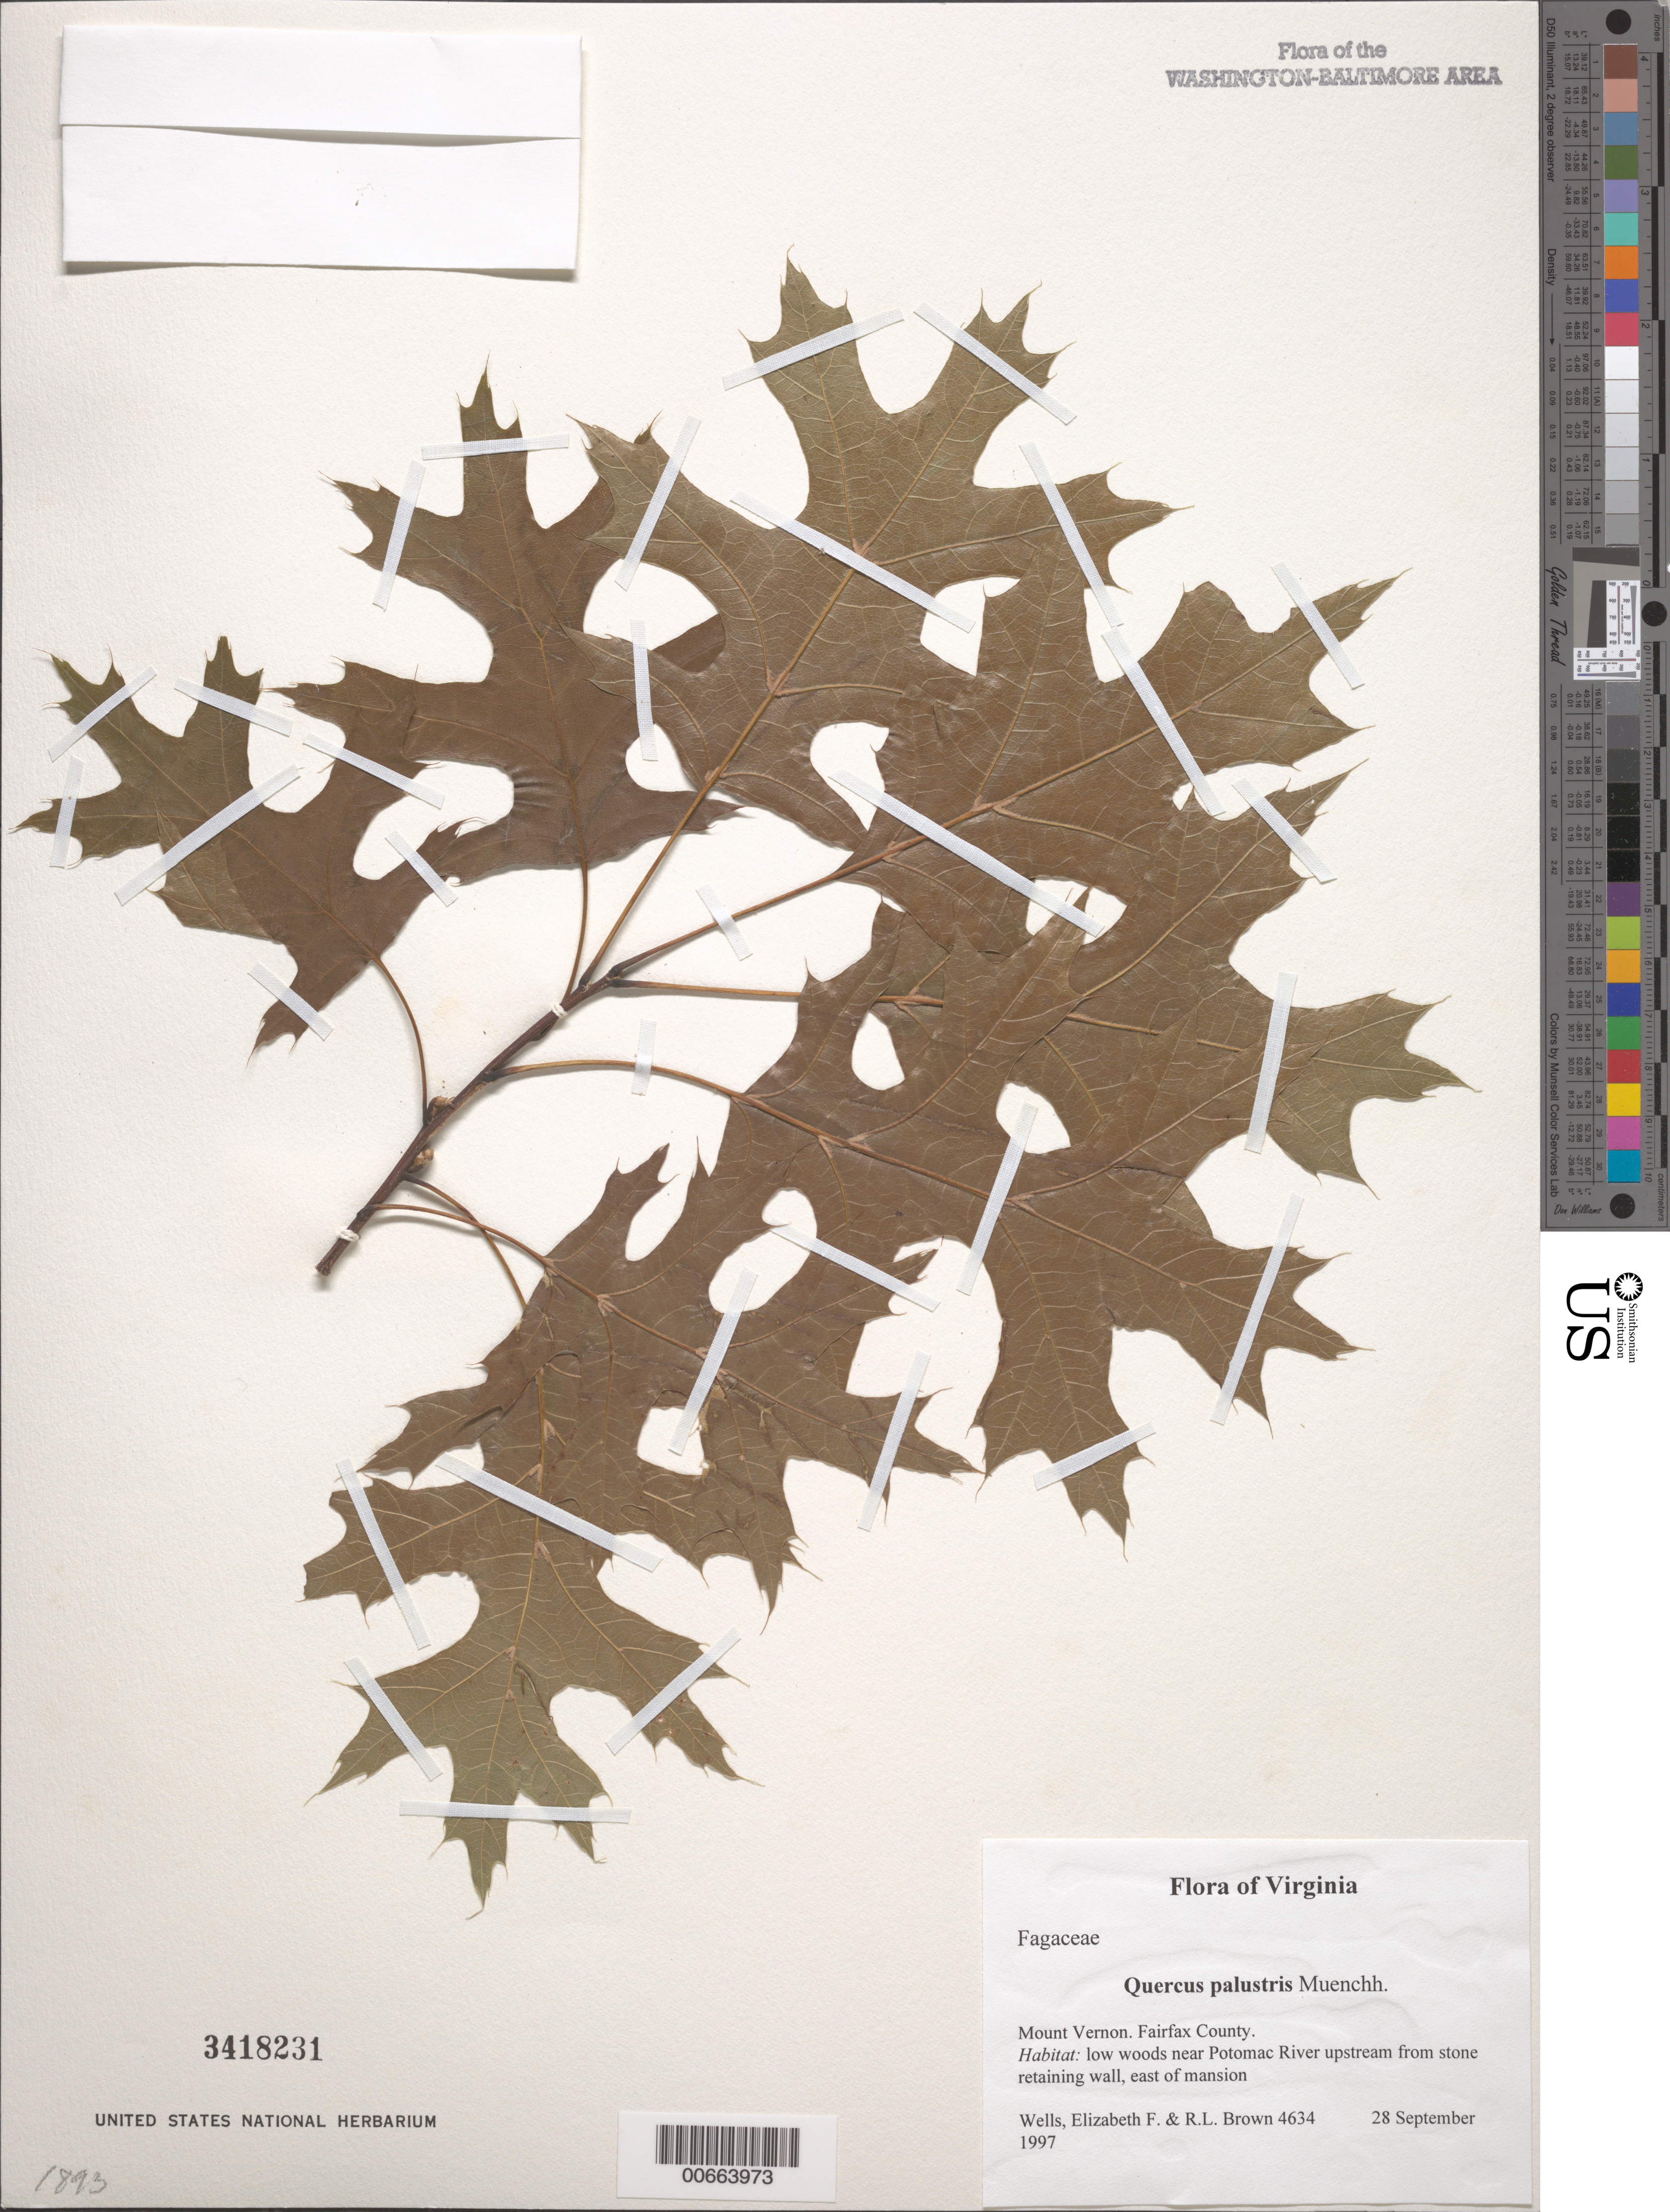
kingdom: Plantae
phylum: Tracheophyta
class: Magnoliopsida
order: Fagales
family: Fagaceae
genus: Quercus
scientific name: Quercus palustris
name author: Münchh.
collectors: E. F. Wells & R. L. Brown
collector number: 4634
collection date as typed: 28 Sep 1997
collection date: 1997-09-28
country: United States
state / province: Virginia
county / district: Fairfax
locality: Mount Vernon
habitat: low woods near Potomac River upstream from stone retaining wall, east of mansion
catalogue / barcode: US 3418231